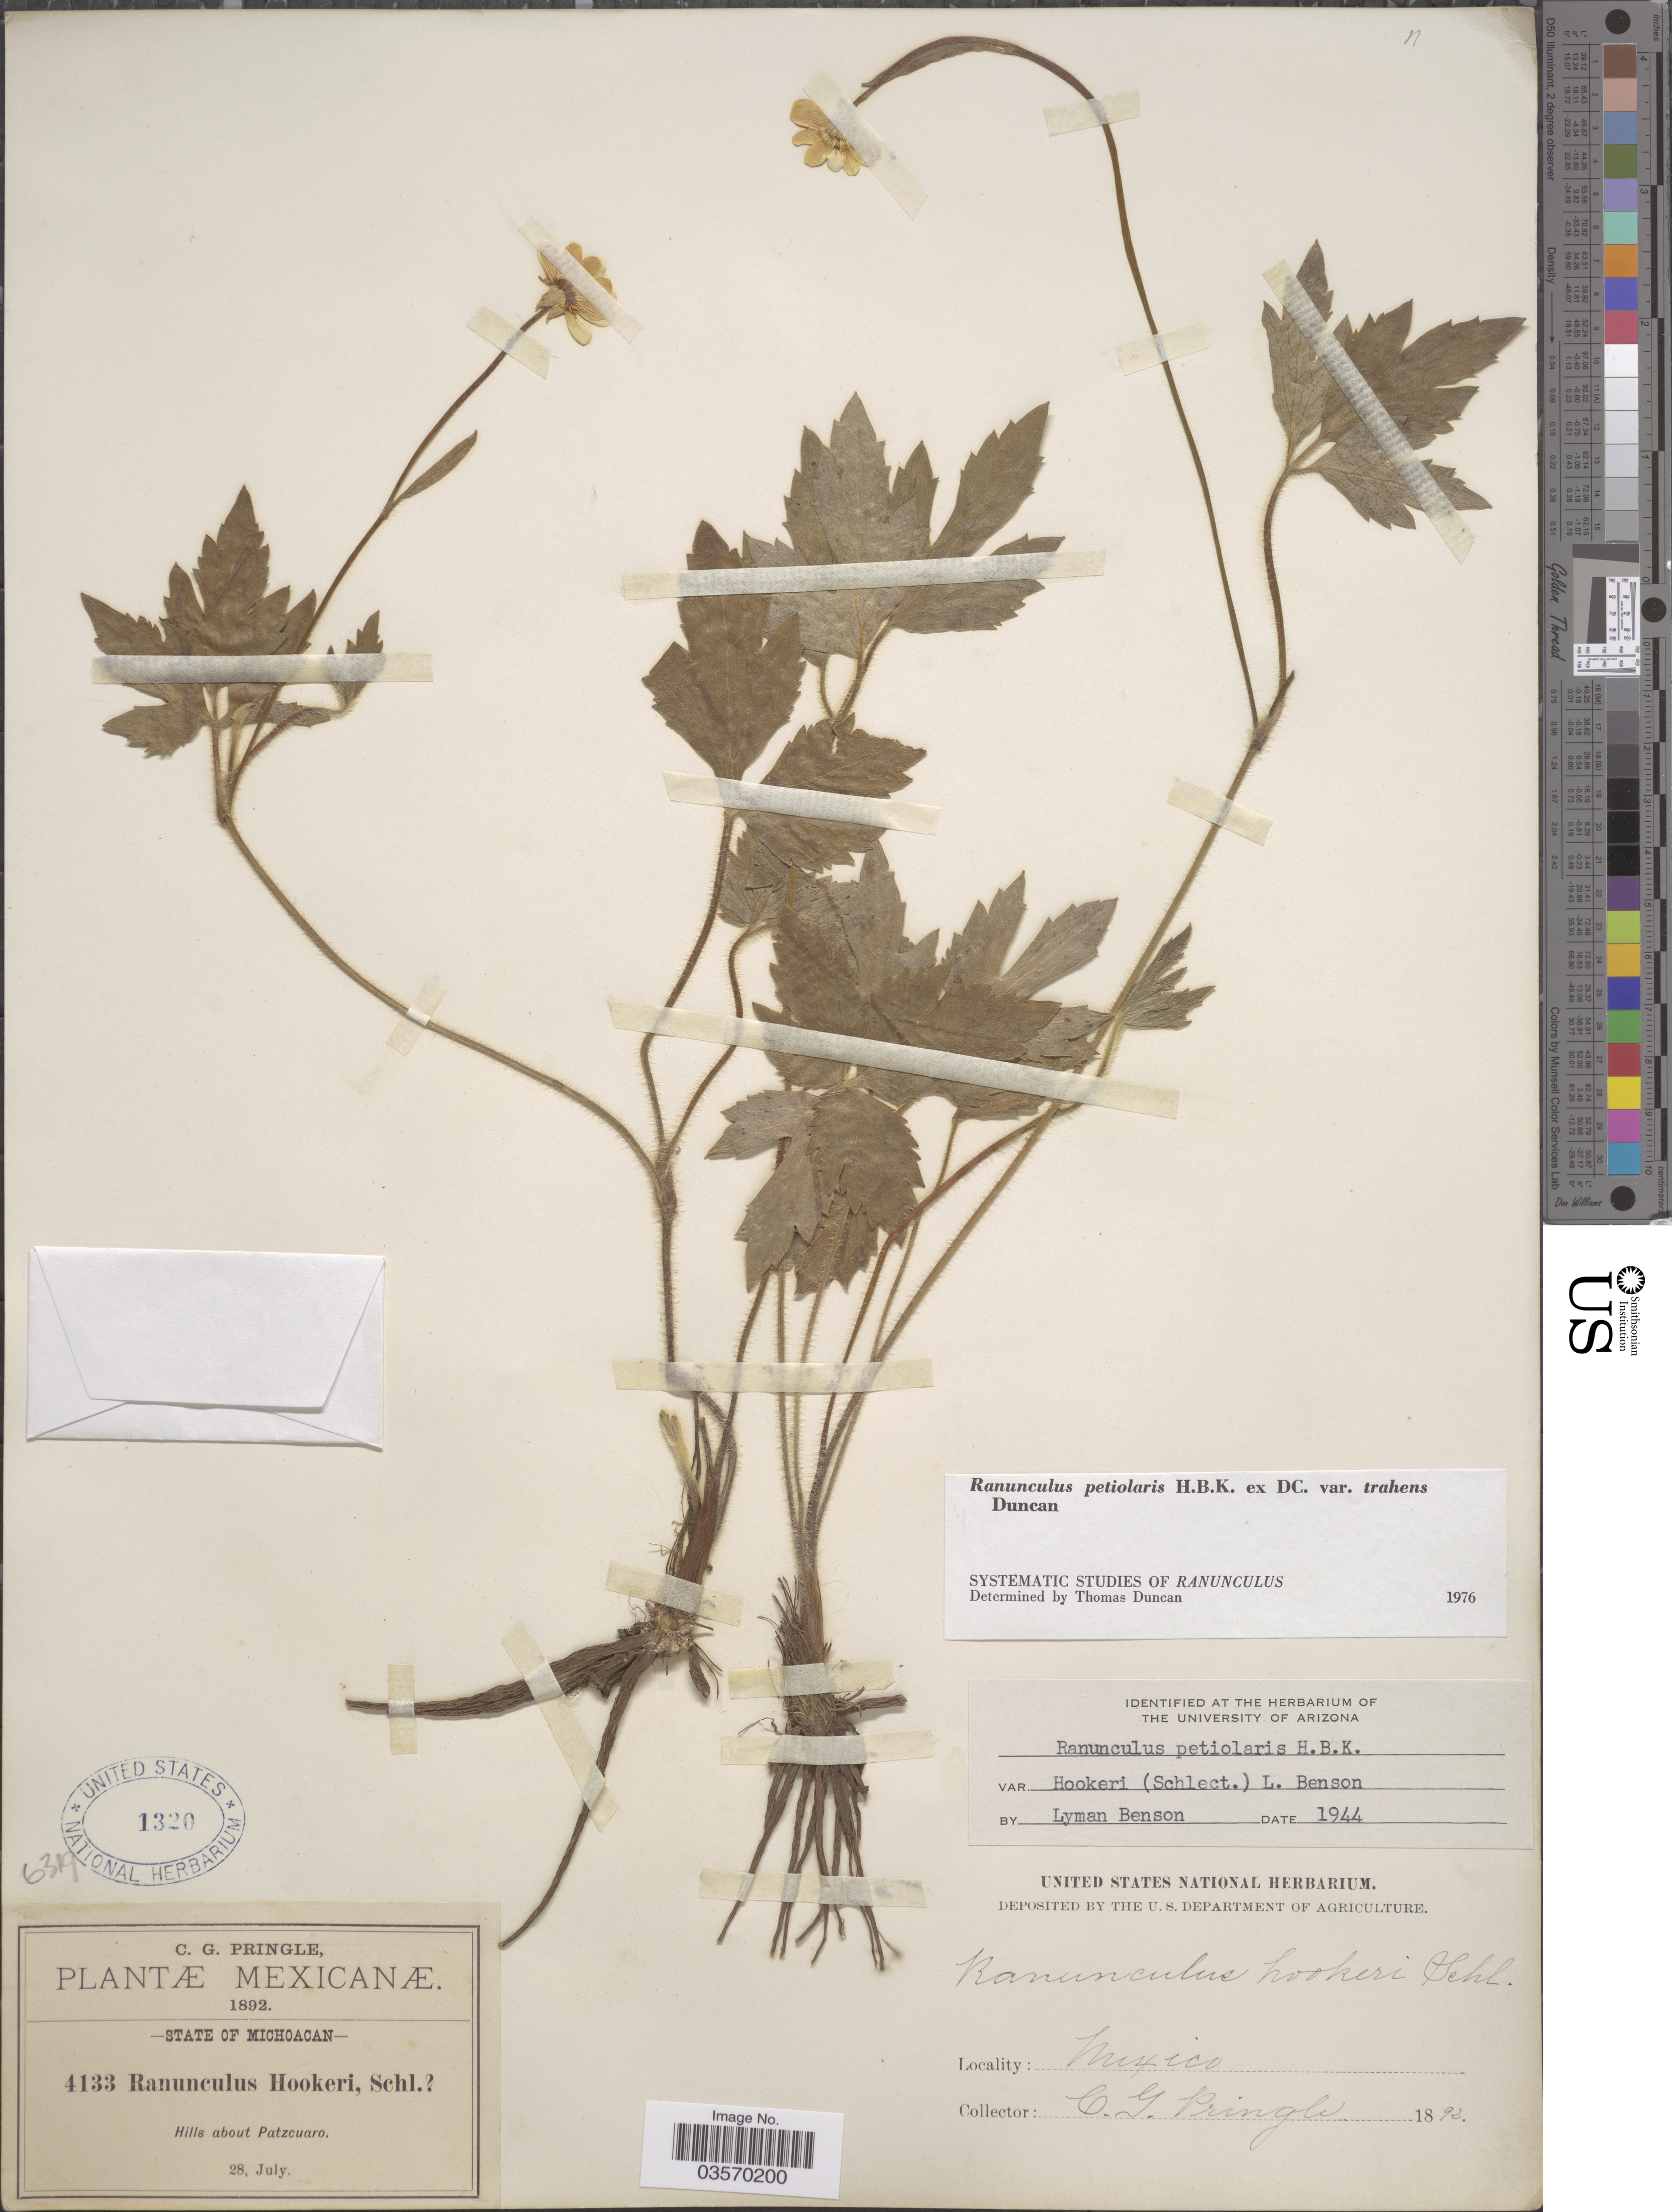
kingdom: Plantae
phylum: Tracheophyta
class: Magnoliopsida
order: Ranunculales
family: Ranunculaceae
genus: Ranunculus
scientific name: Ranunculus petiolaris var. trahens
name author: Kunth ex DC.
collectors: C. G. Pringle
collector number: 4133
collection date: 1892-07-28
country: Mexico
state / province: Michoacán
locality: Hills about Patzcuaro.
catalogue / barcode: US 1320